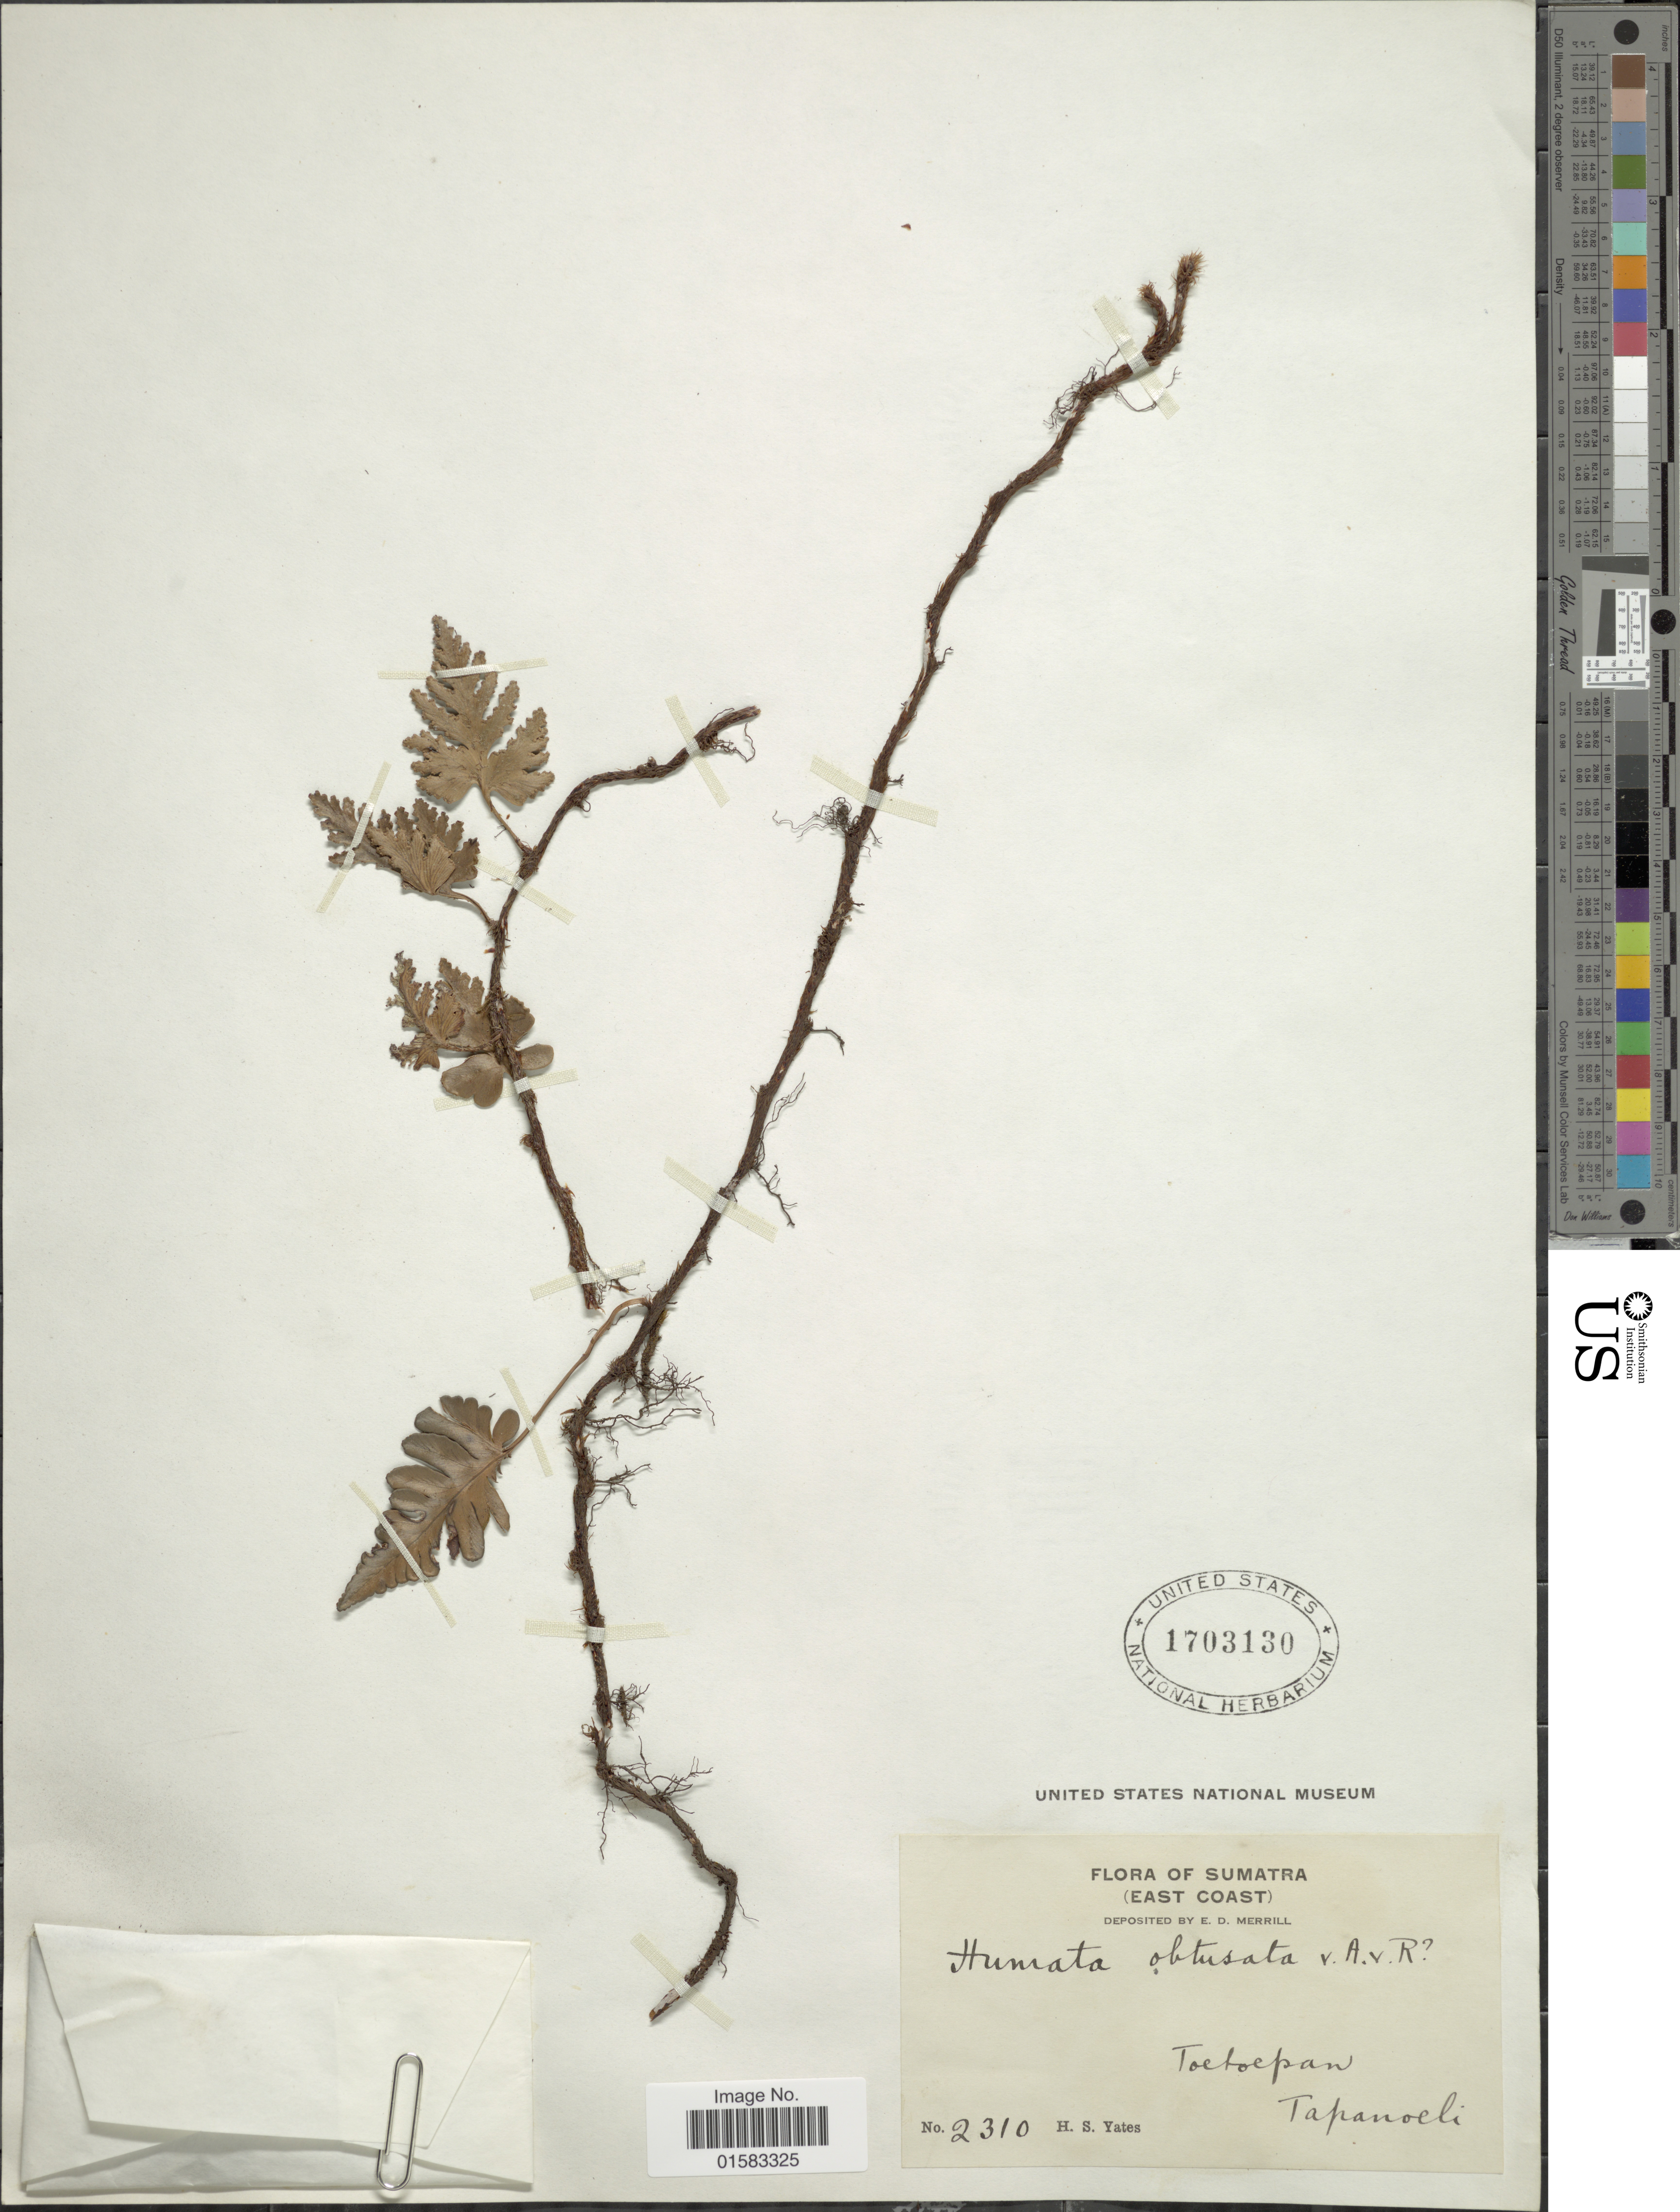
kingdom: Plantae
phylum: Tracheophyta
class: Polypodiopsida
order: Polypodiales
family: Davalliaceae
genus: Davallia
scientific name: Davallia repens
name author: (L. f.) Kuhn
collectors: H. S. Yates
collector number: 2310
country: Indonesia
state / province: Sumatra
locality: East Coast, Toetoepan, Tapanoeli [interpreted]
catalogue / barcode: US 1703130